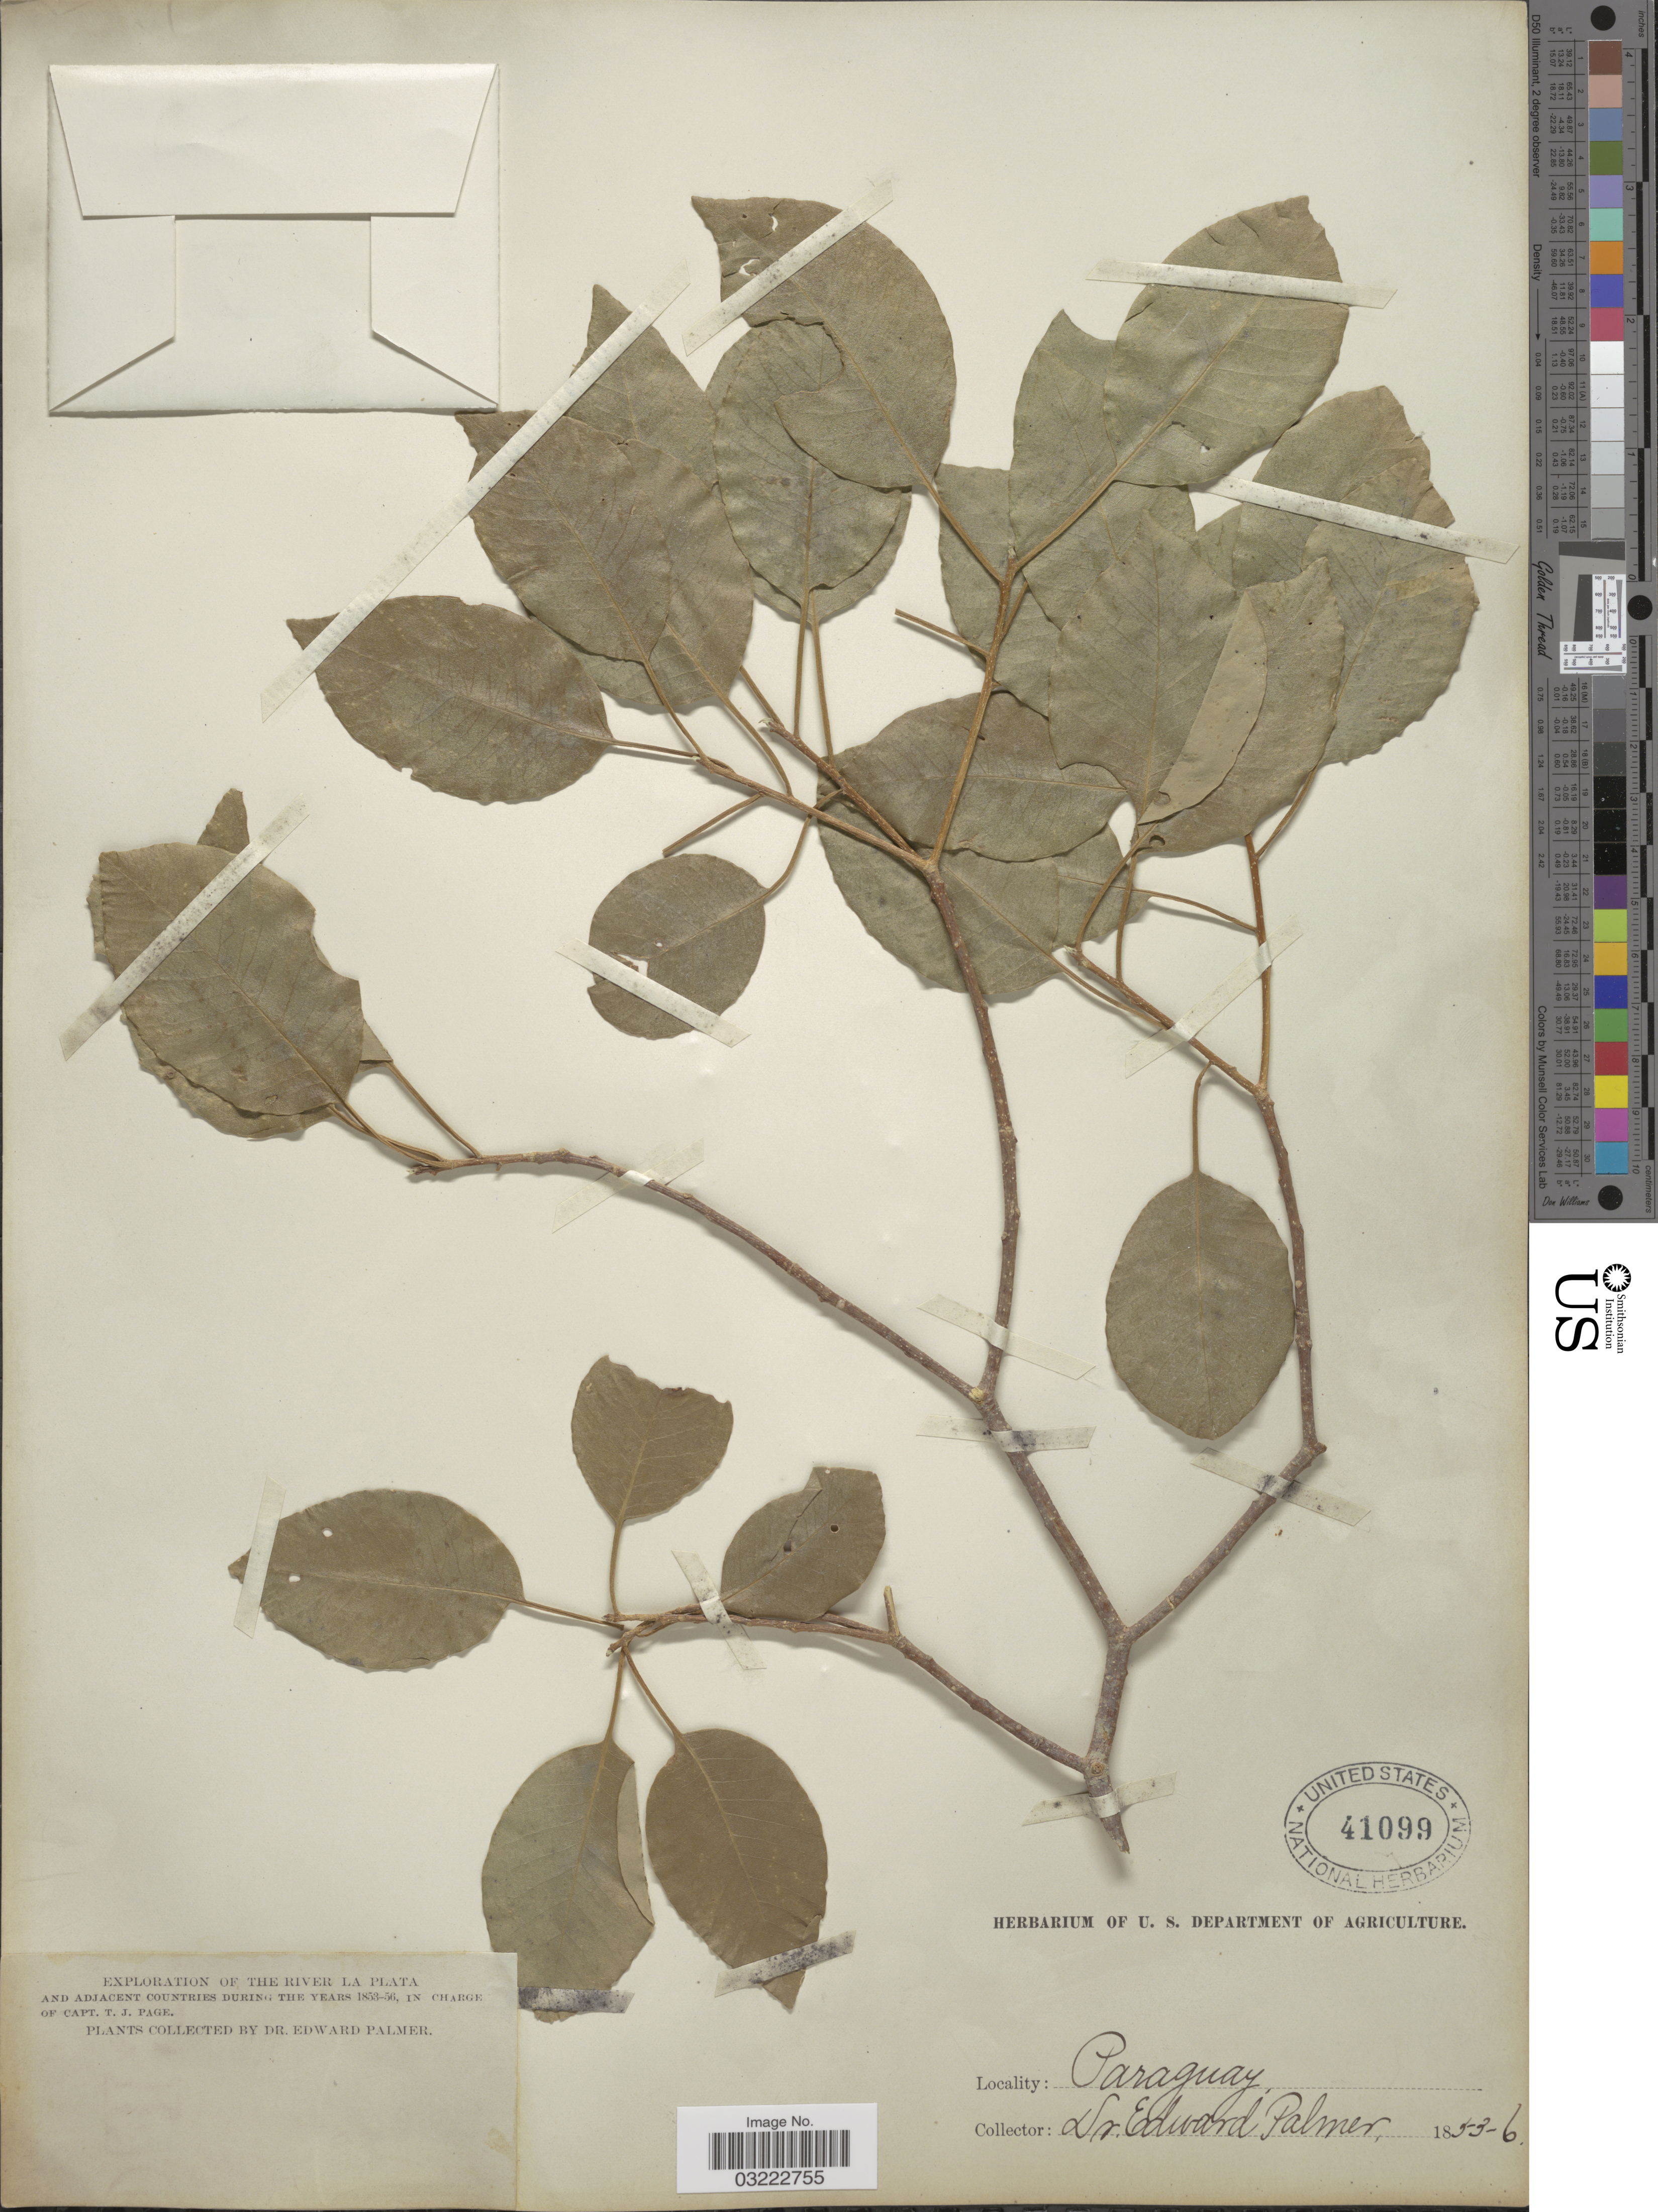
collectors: E. Palmer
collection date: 1853/1856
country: Paraguay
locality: The River La Plata and Adjacent Countries.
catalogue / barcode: US 41099